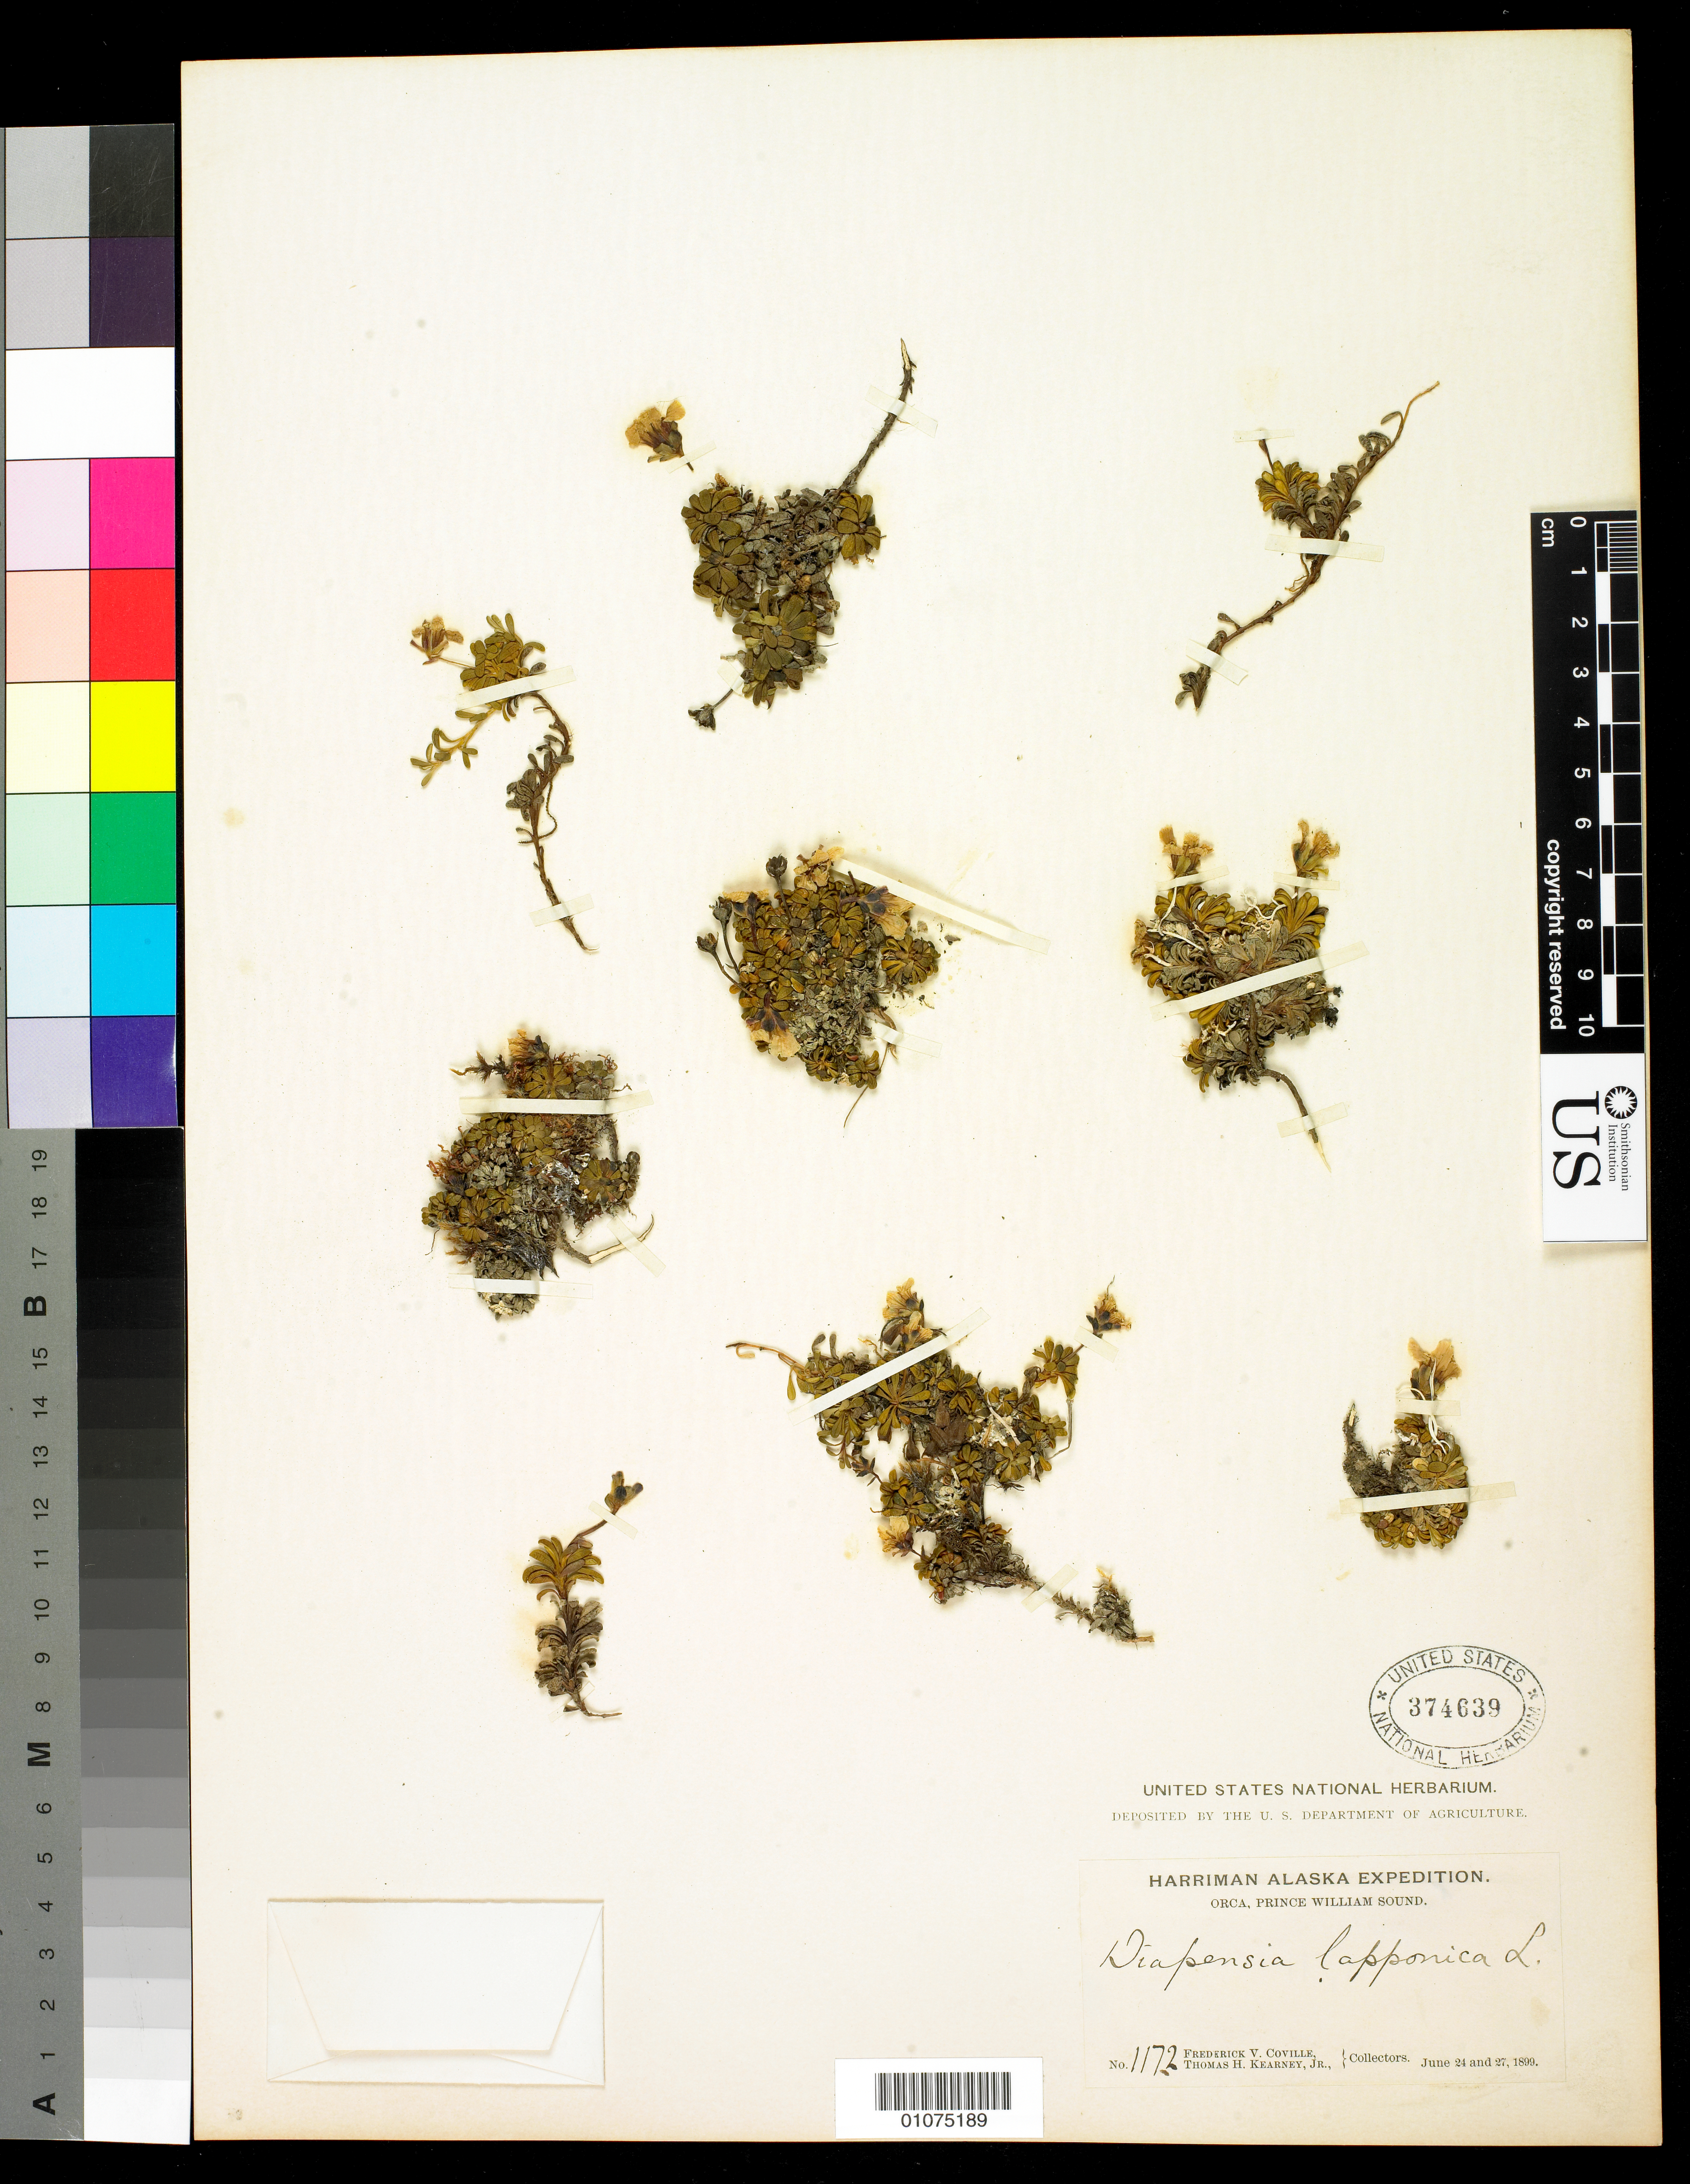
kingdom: Plantae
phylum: Tracheophyta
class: Magnoliopsida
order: Ericales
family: Diapensiaceae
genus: Diapensia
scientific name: Diapensia lapponica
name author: L.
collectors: F. V. Coville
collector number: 1172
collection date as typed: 24 Jun 1899 and 24 Jun 1899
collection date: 1899-06-24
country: United States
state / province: Alaska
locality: Orca, Prince William Sound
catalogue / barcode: US 374639